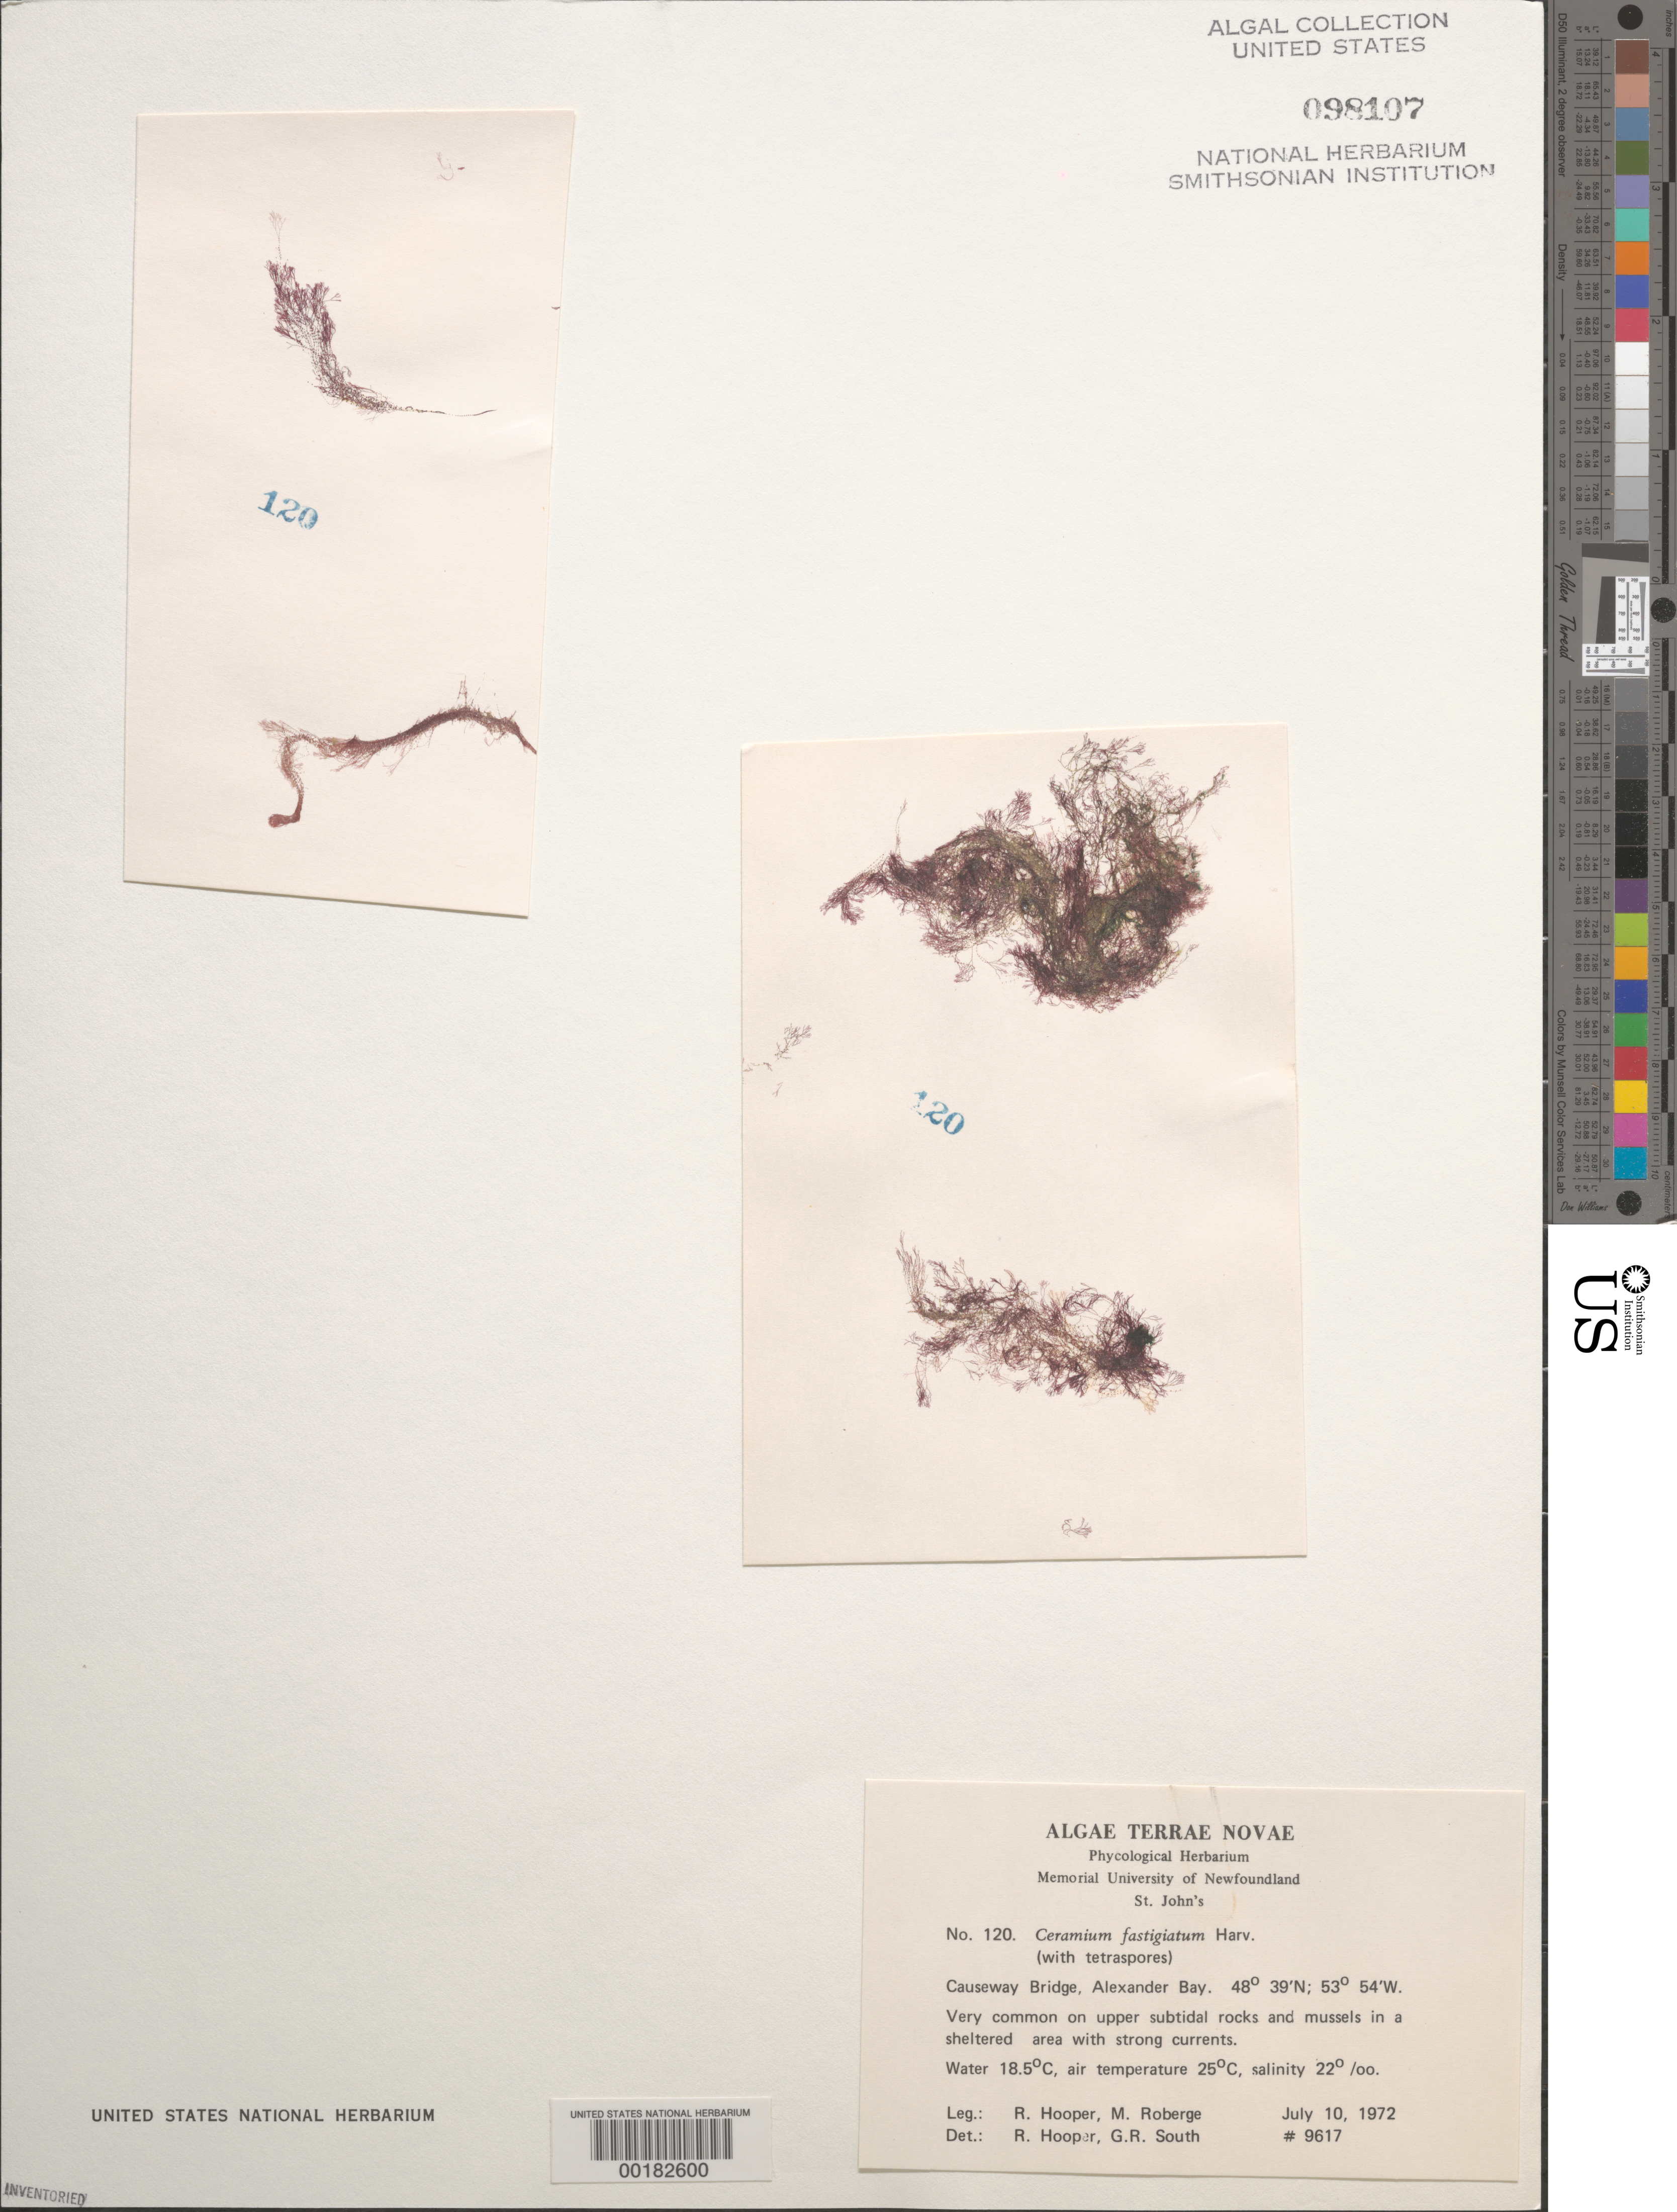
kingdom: Plantae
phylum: Rhodophyta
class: Florideophyceae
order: Ceramiales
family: Ceramiaceae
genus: Ceramium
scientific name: Ceramium fastigiatum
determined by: Hooper, R. G.; South, G. R.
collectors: R. G. Hooper & M. Roberge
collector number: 9617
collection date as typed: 10 Jul 1972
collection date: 1972-07-10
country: Canada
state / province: Newfoundland and Labrador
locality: Causeway bridge, Alexander Bay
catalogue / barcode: US 98107